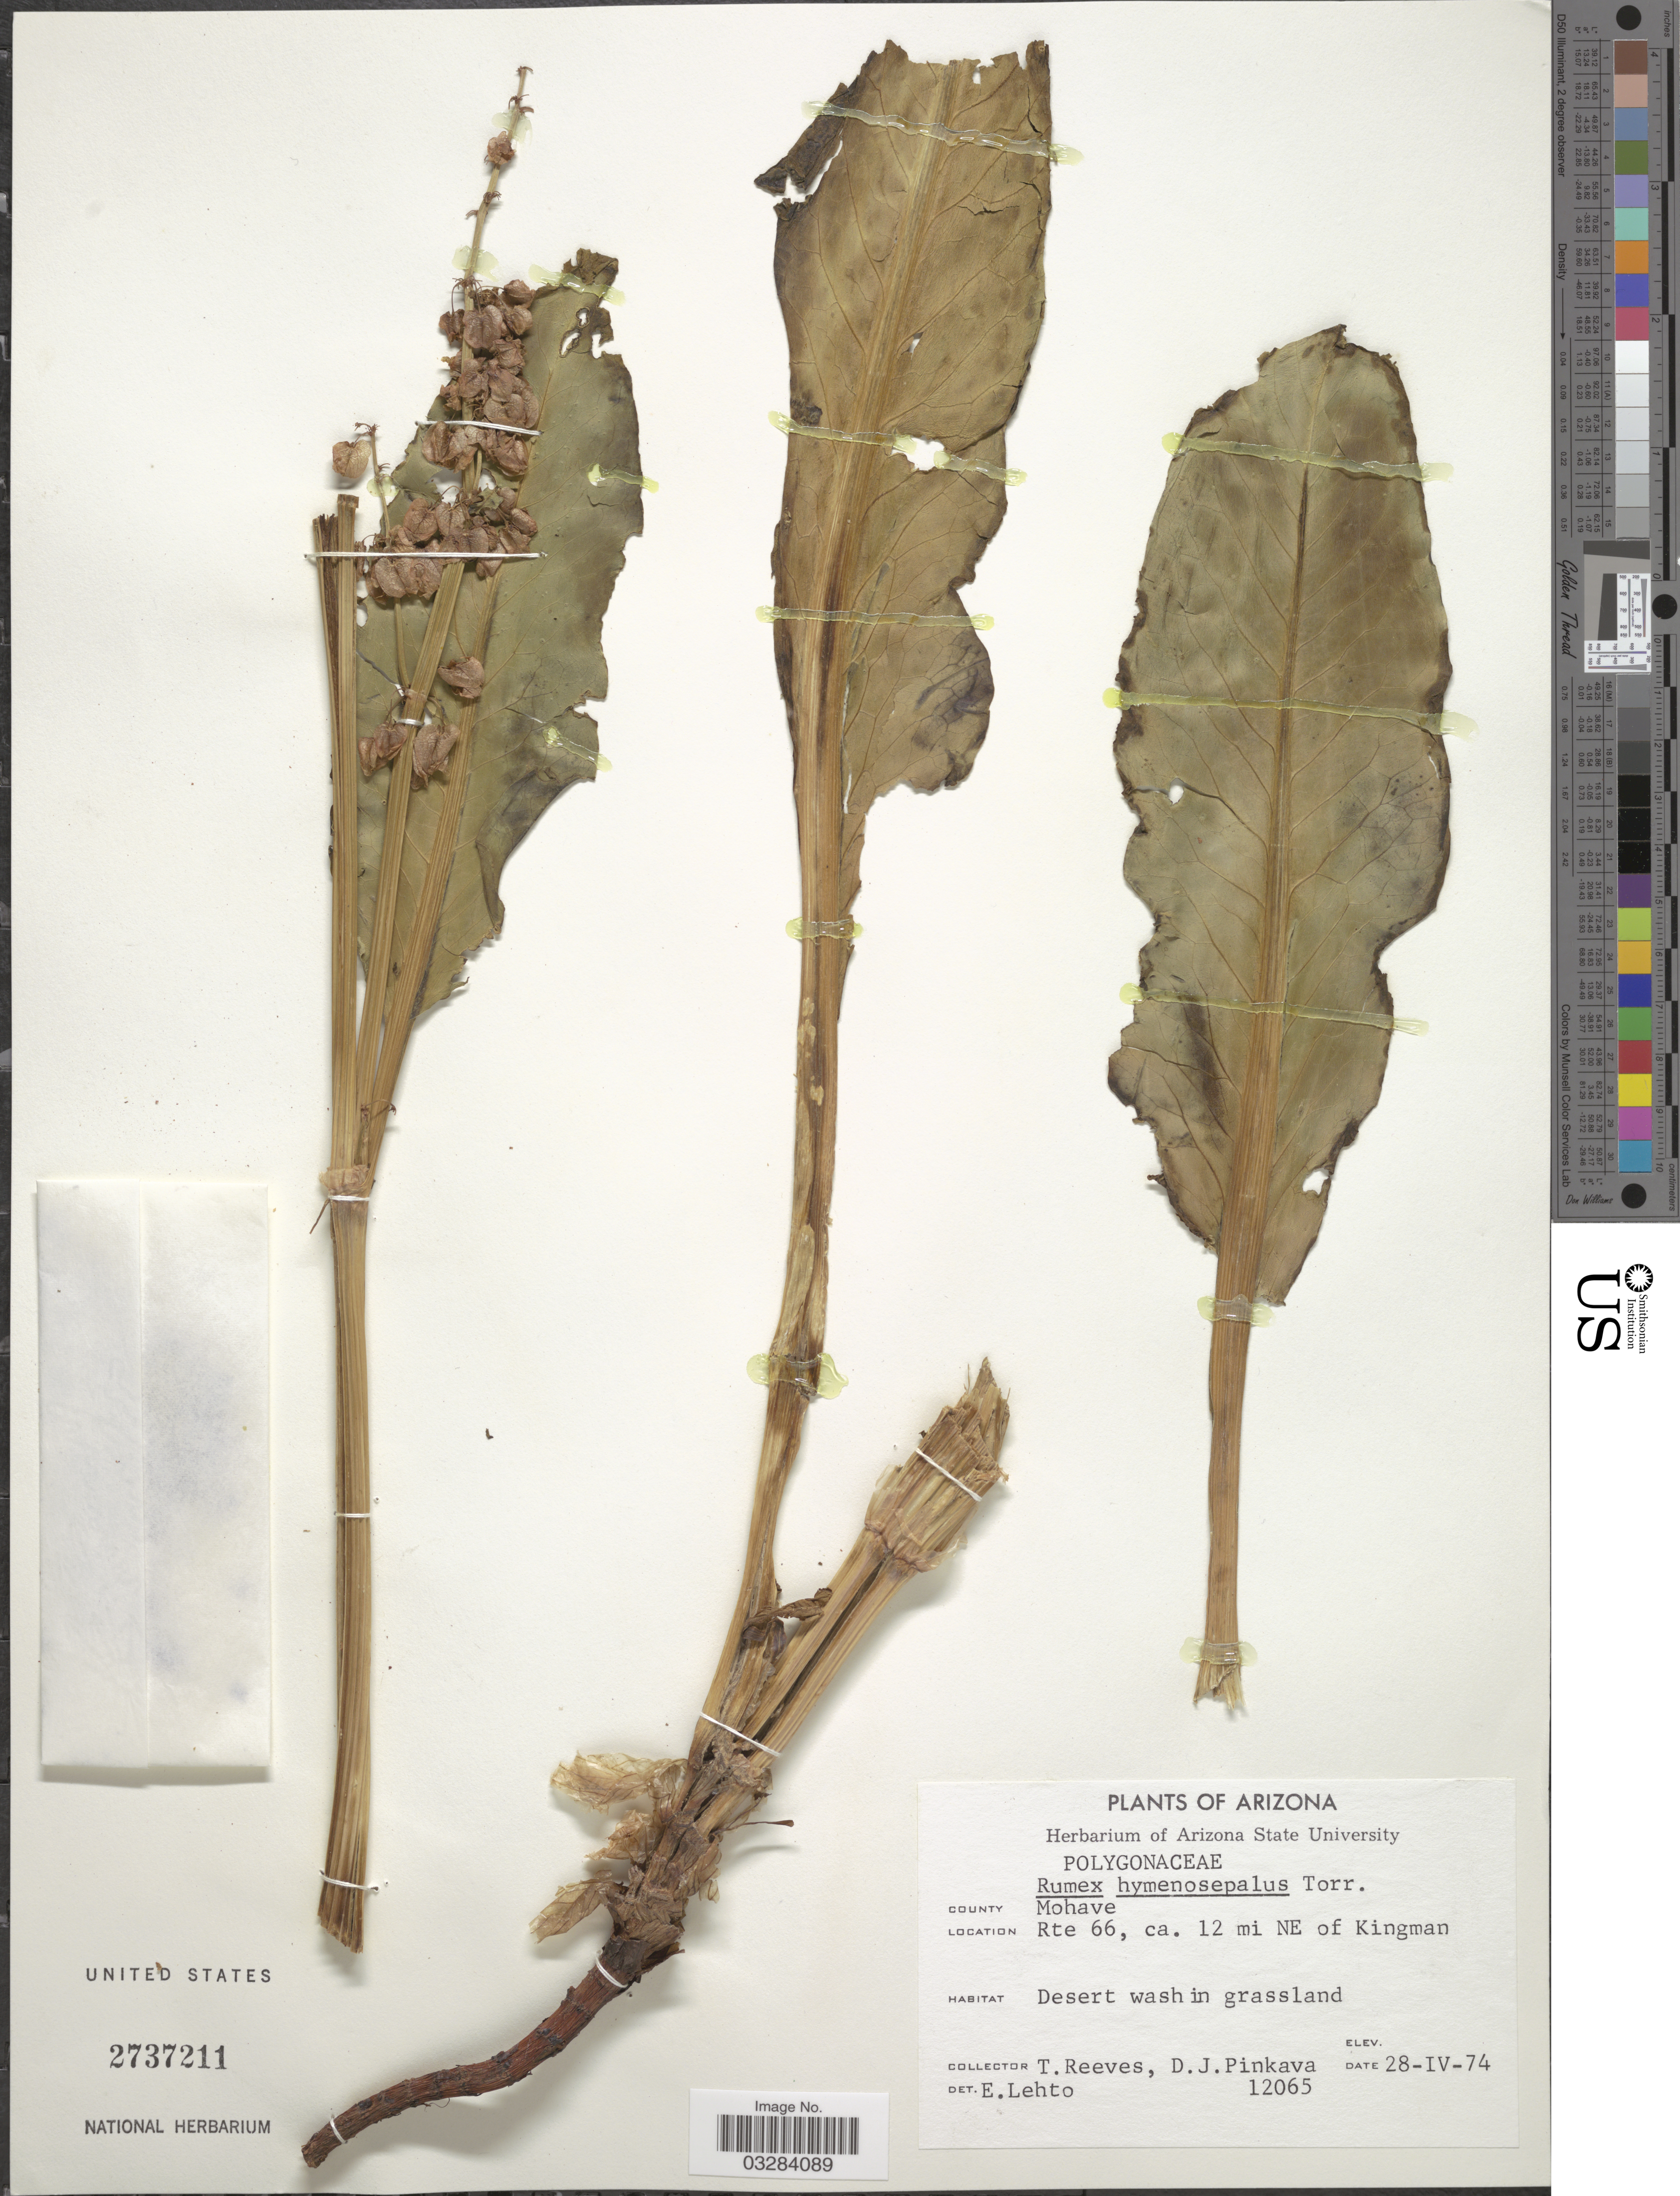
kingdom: Plantae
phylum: Tracheophyta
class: Magnoliopsida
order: Caryophyllales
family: Polygonaceae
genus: Rumex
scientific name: Rumex hymenosepalus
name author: Torr.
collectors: T. Reeves & D. J. Pinkava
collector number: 12065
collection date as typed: Transcribed d/m/y: 28/4/74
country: United States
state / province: Arizona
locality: County Mohave. Rte 66, ca. 12 mi NE of Kingman.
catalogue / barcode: US 2737211